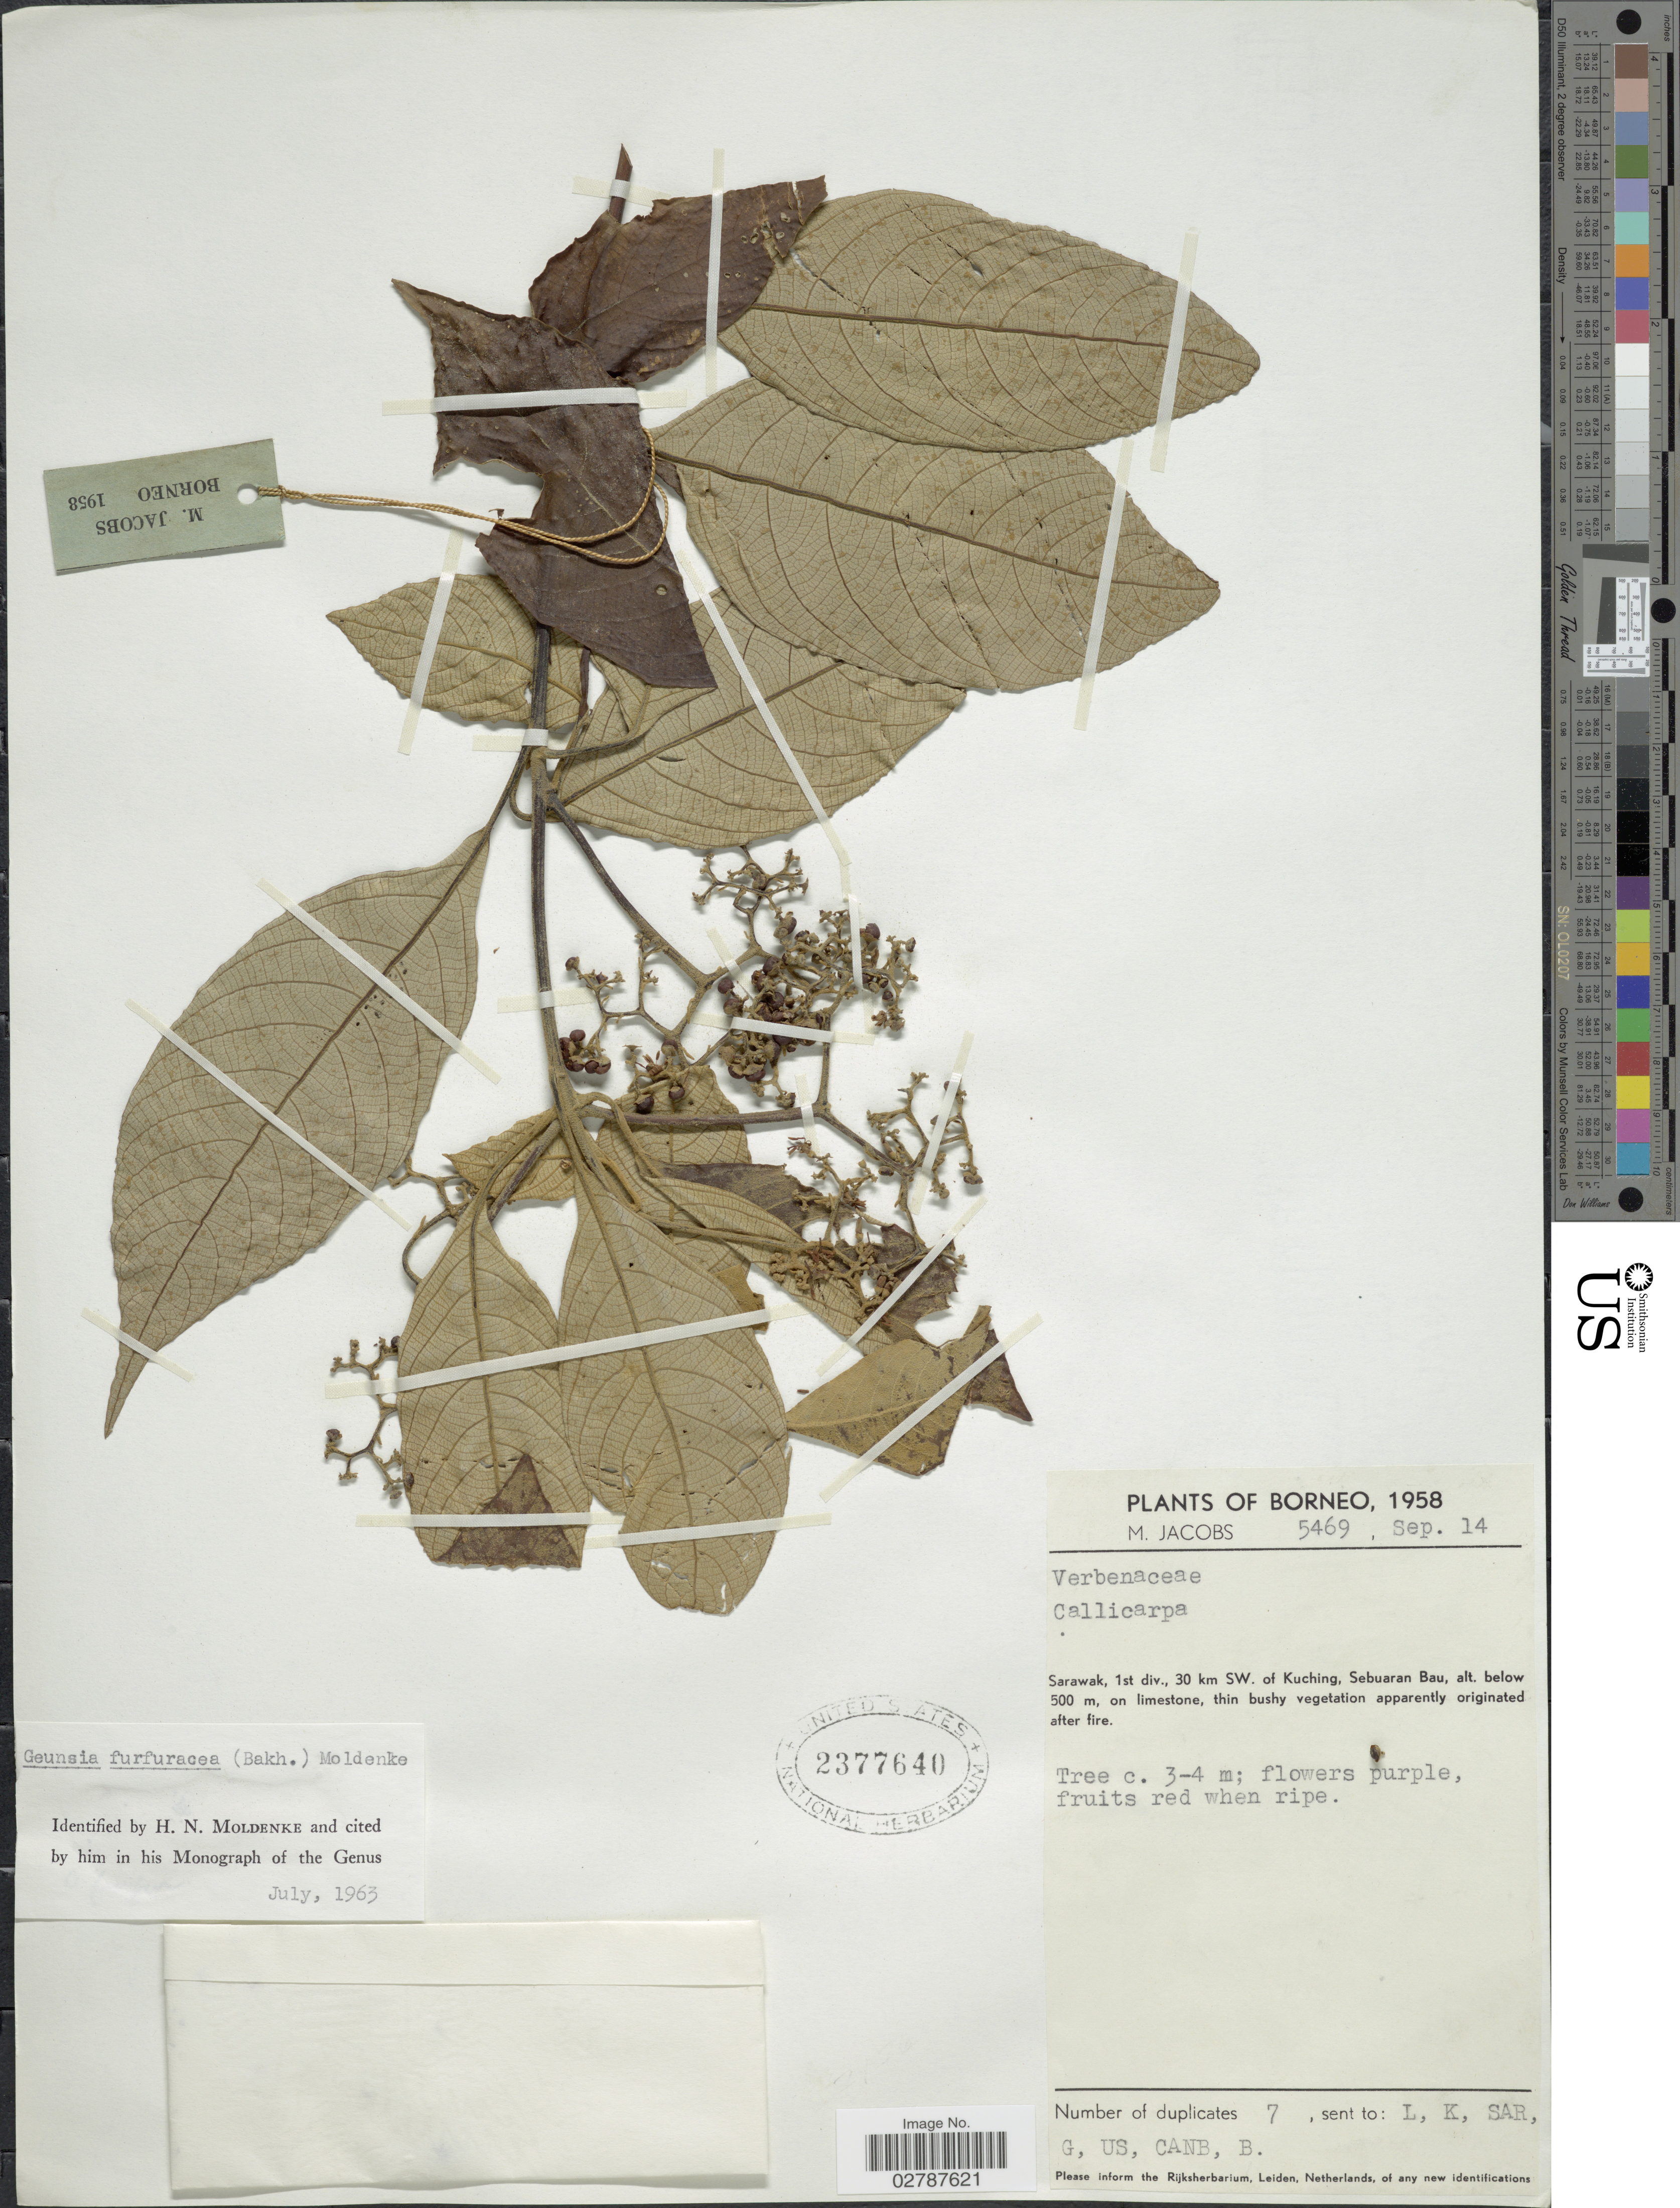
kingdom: Plantae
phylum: Tracheophyta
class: Magnoliopsida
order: Lamiales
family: Lamiaceae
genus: Callicarpa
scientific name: Callicarpa furfuracea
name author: Ridl.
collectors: M. Jacobs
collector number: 5469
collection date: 1958-09-14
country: Malaysia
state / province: Sarawak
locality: Borneo. 1st div., 30 km SW of Kuching, Sebuaran Bau.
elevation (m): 500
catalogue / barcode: US 2377640